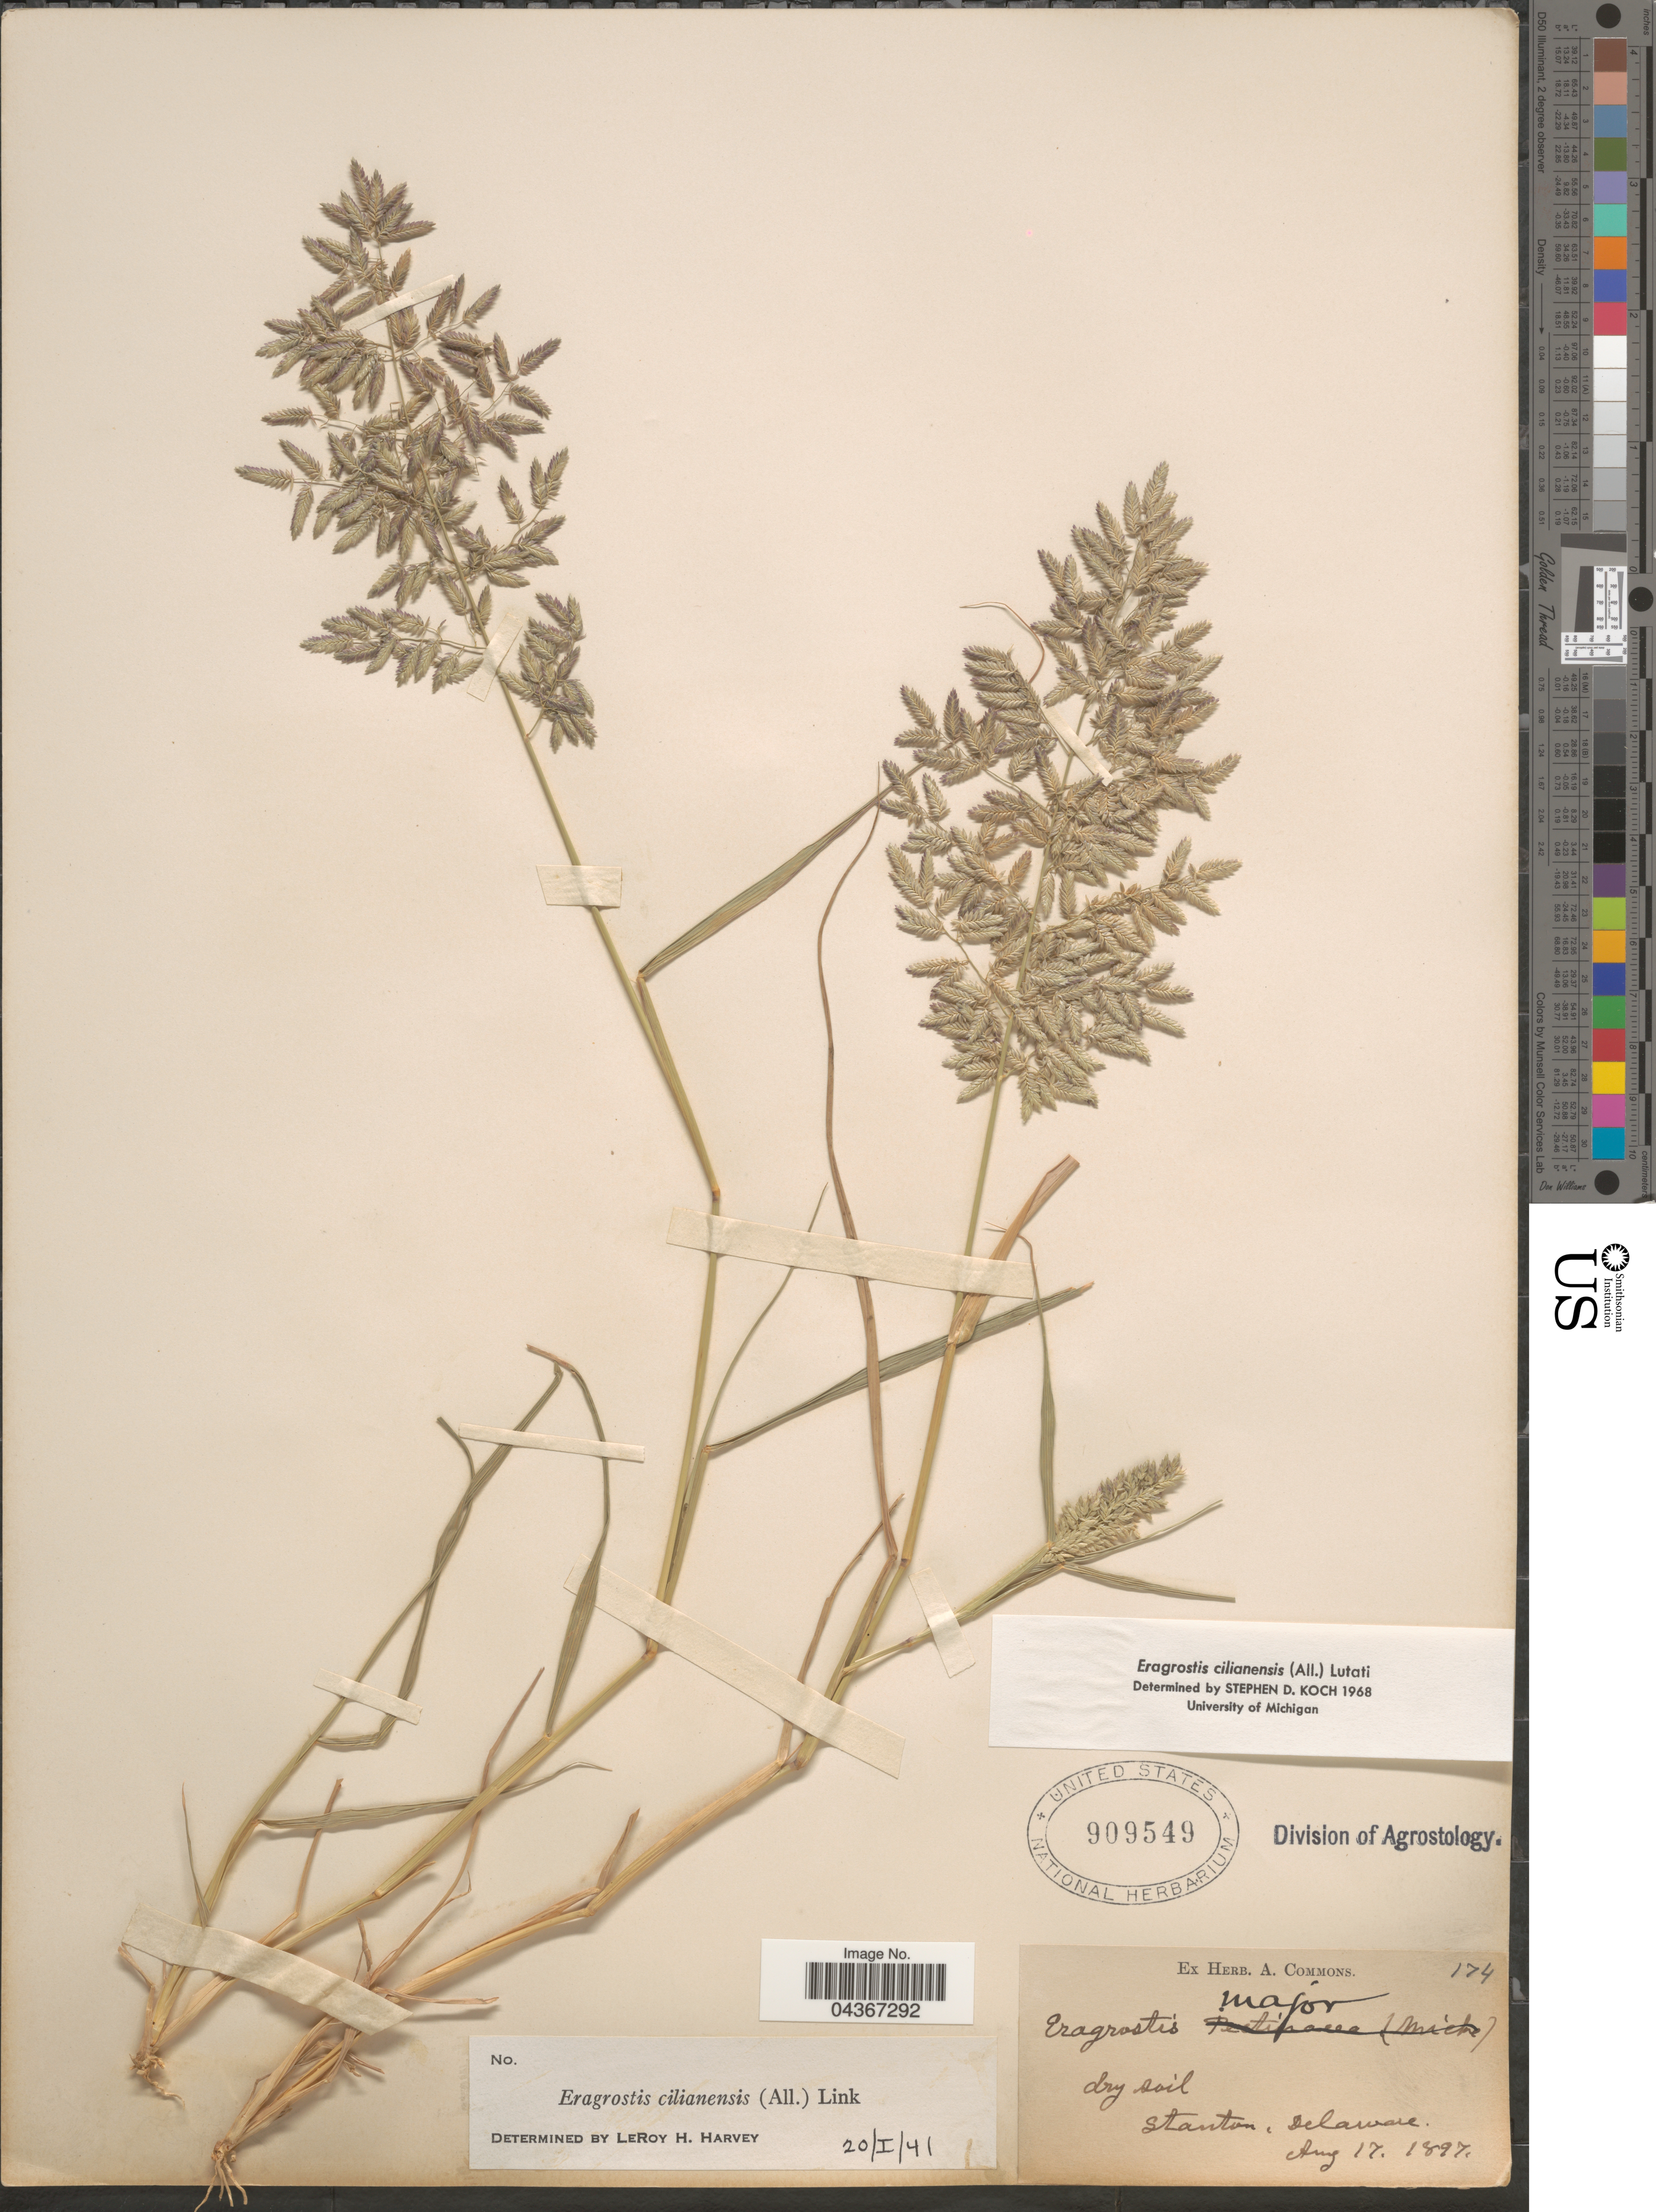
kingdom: Plantae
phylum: Tracheophyta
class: Liliopsida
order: Poales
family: Poaceae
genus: Eragrostis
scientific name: Eragrostis cilianensis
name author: (Bellardi) Vignolo ex Janch.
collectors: ex herb. A. Commons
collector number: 174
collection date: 1897-08-17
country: United States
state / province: Delaware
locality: Stanton.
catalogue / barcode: US 909549